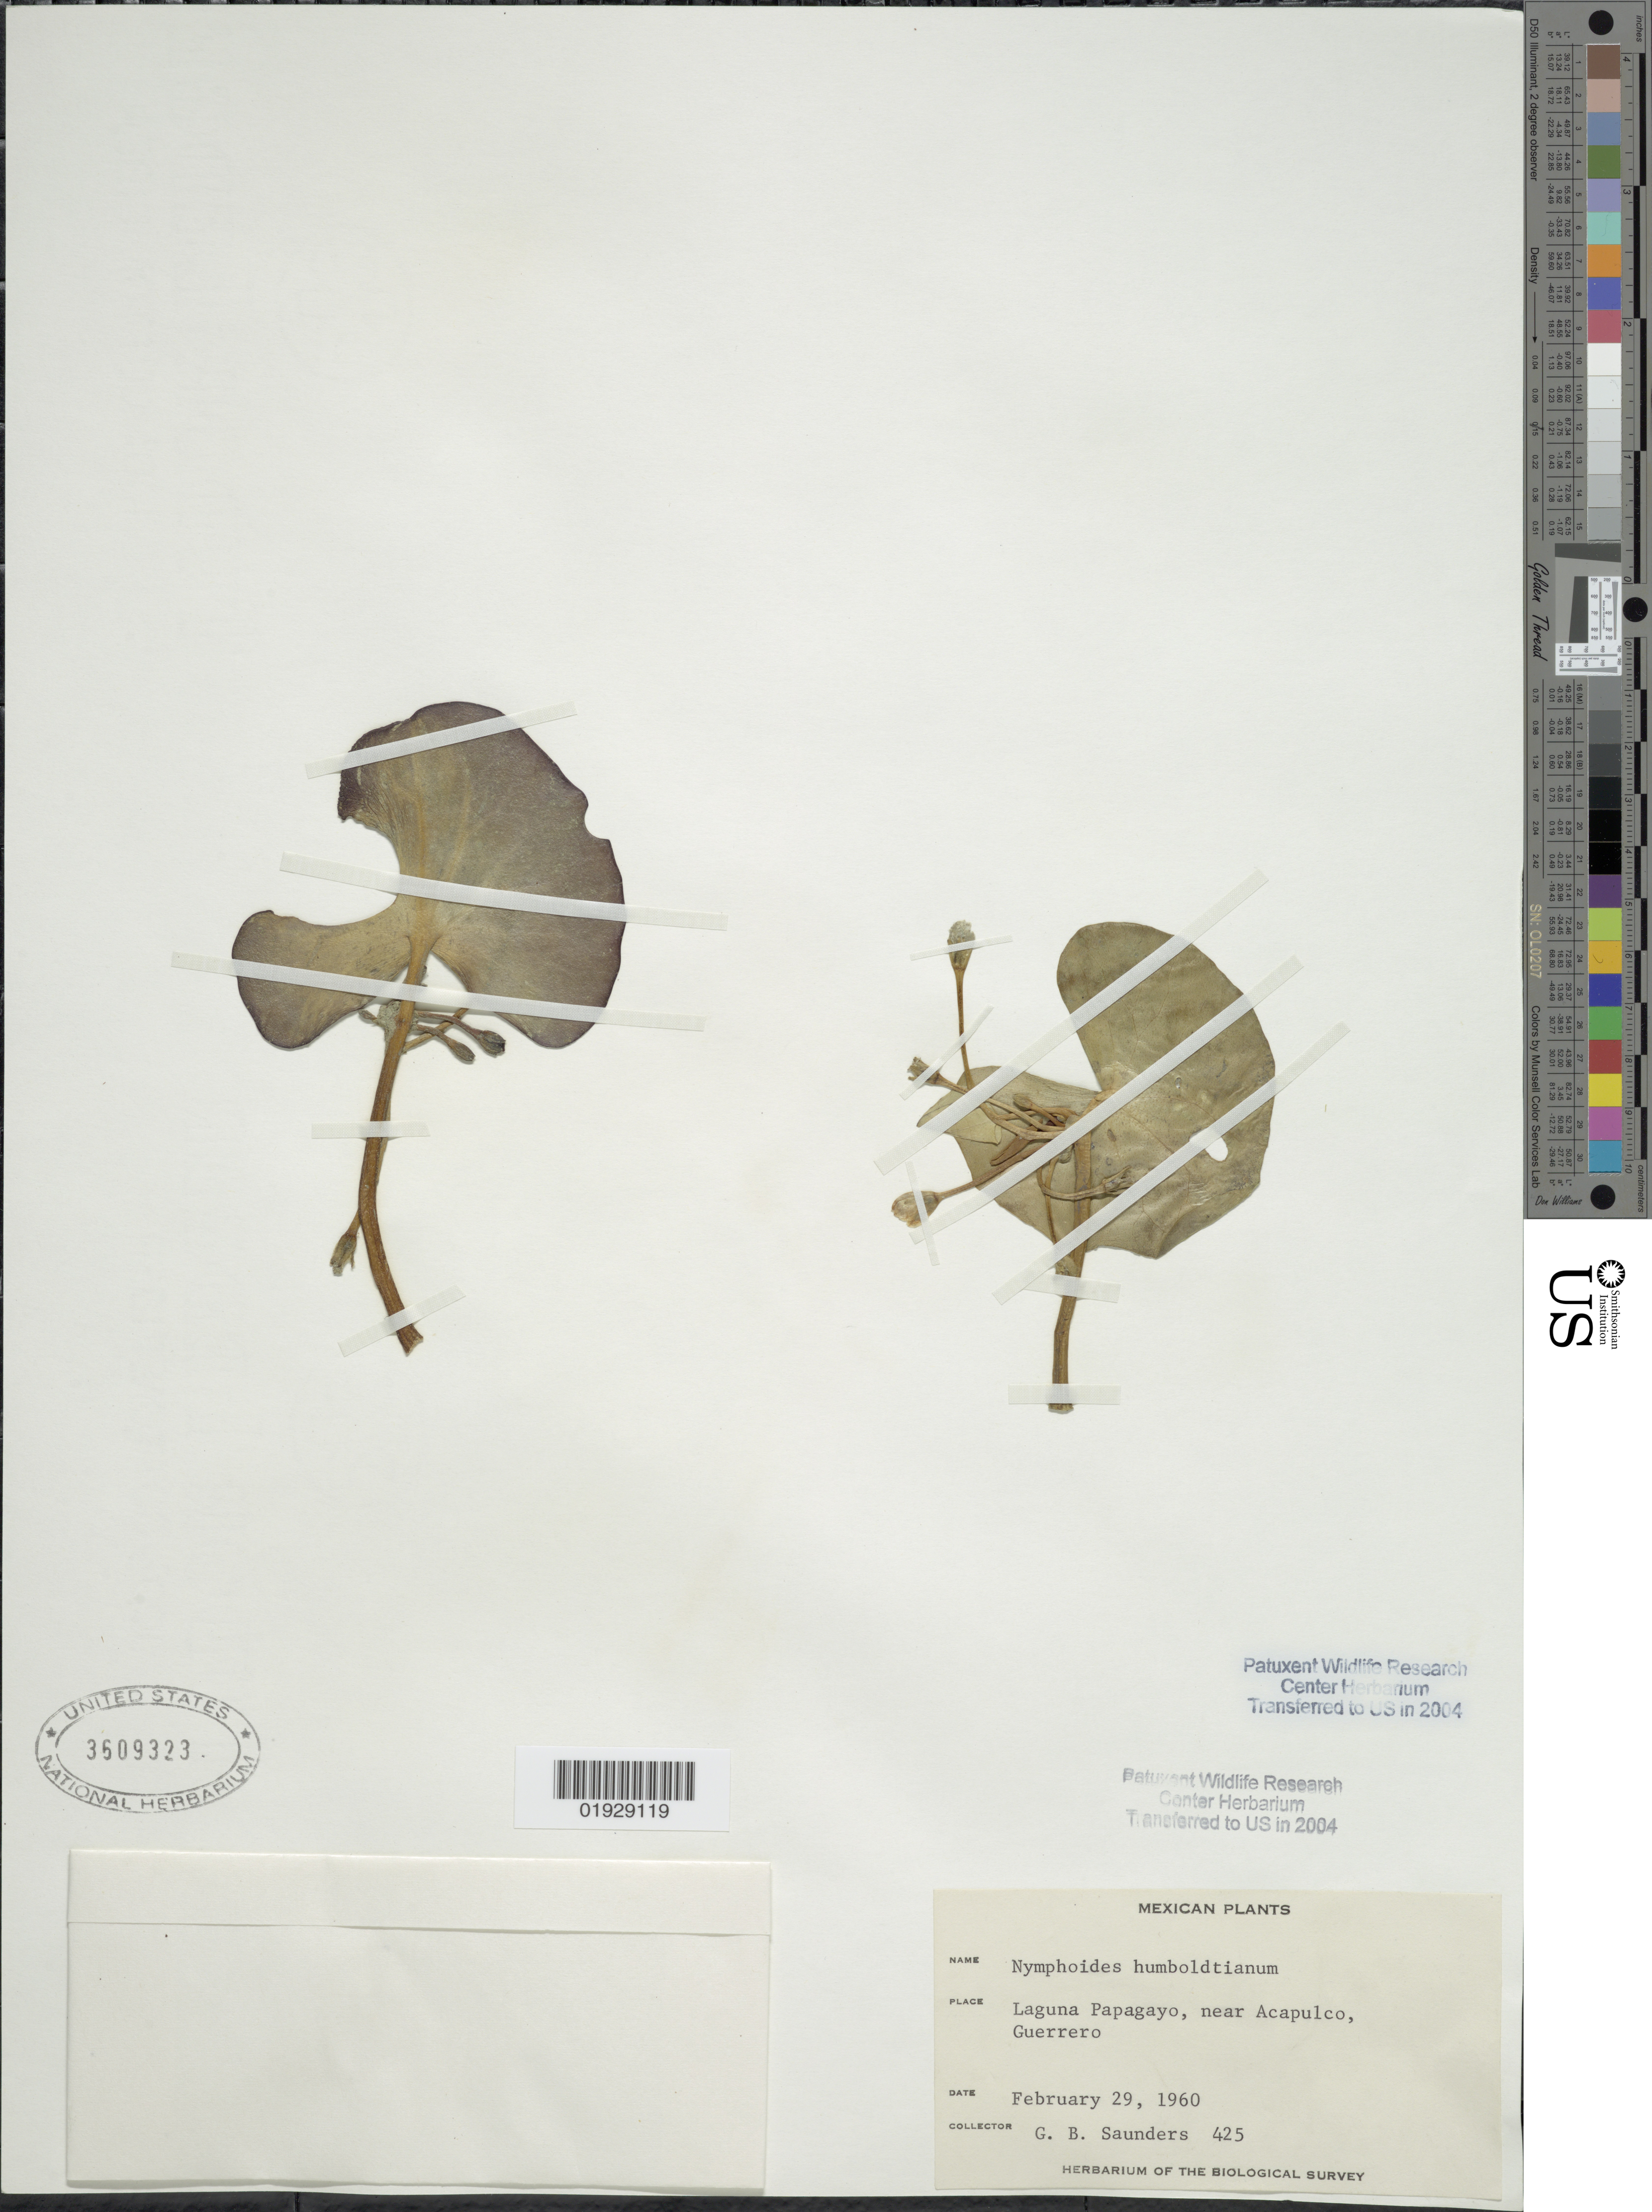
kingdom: Plantae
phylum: Tracheophyta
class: Magnoliopsida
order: Asterales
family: Menyanthaceae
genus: Nymphoides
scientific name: Nymphoides humboldtiana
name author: (Kunth) Kuntze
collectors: G. B. Saunders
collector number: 425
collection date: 1960-02-29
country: Mexico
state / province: Guerrero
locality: Laguna Papagayo, near Acapulco, Guerrero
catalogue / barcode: US 3609323